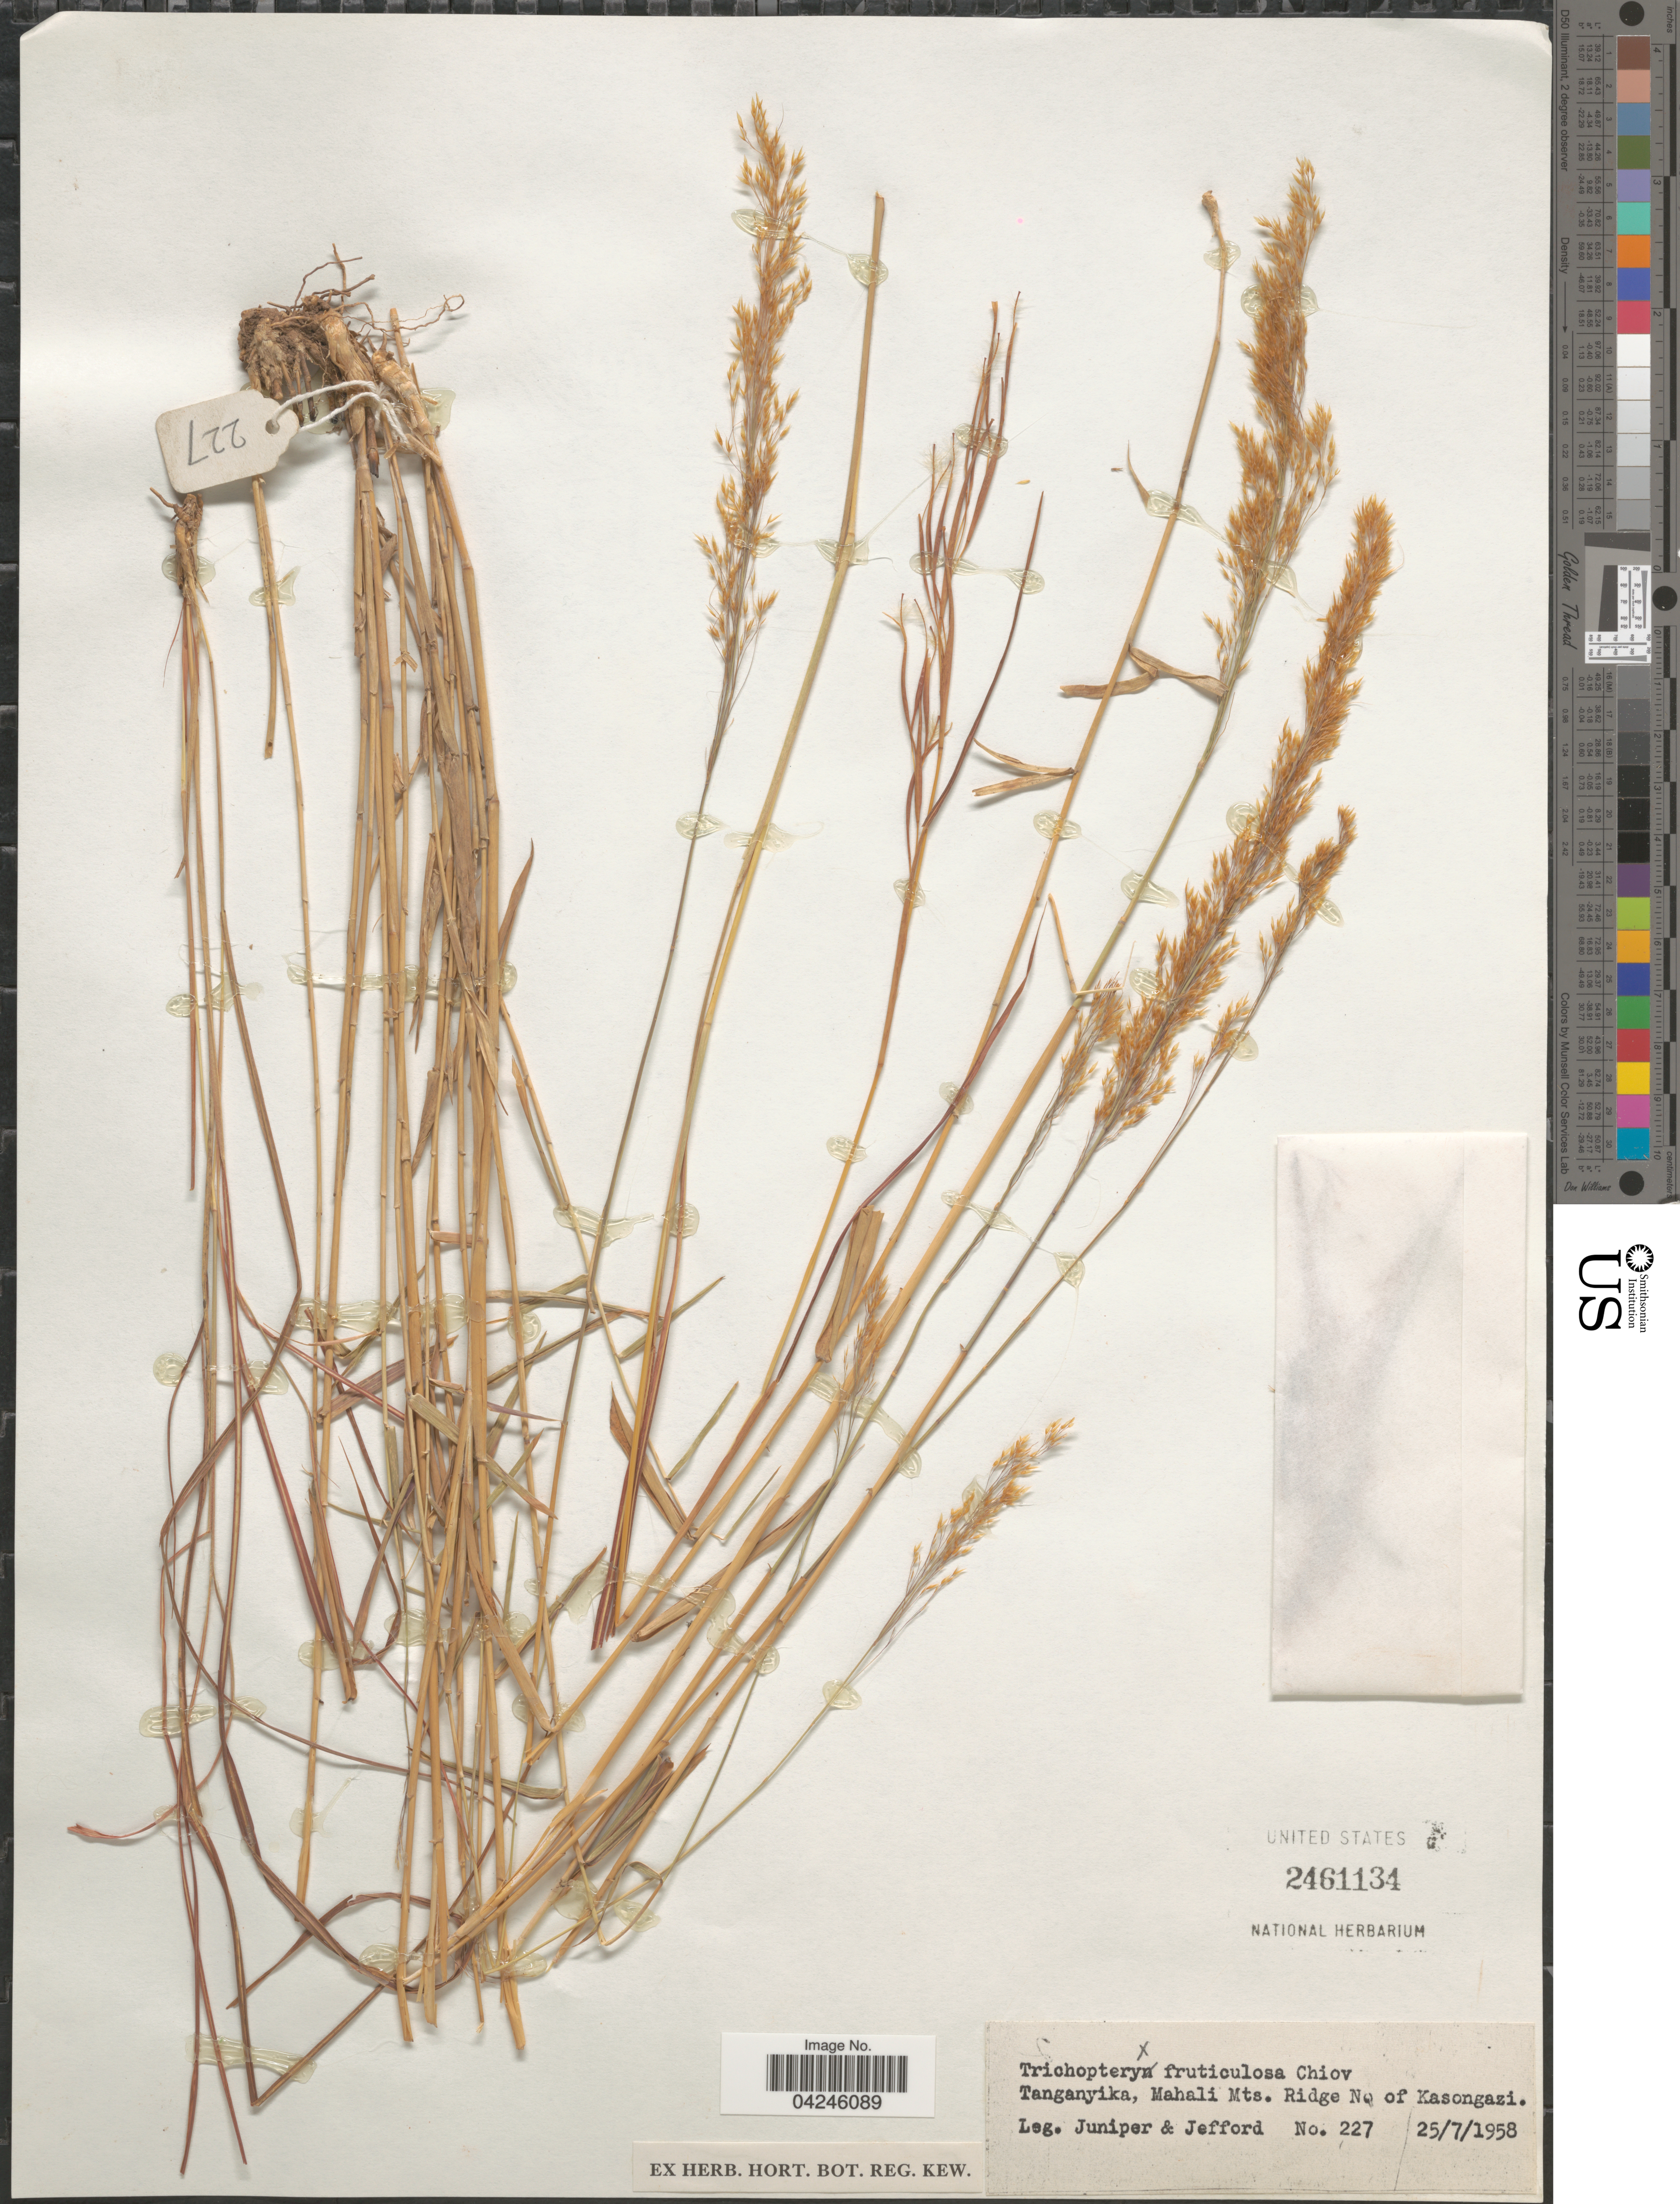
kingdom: Plantae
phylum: Tracheophyta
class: Liliopsida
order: Poales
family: Poaceae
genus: Trichopteryx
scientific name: Trichopteryx fruticulosa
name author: Chiov.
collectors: Juniper & Jefford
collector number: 227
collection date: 1958-07-25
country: Tanzania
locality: Tanganyika, Mahali Mts. Ridge No of Kasongazi.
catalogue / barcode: US 2461134